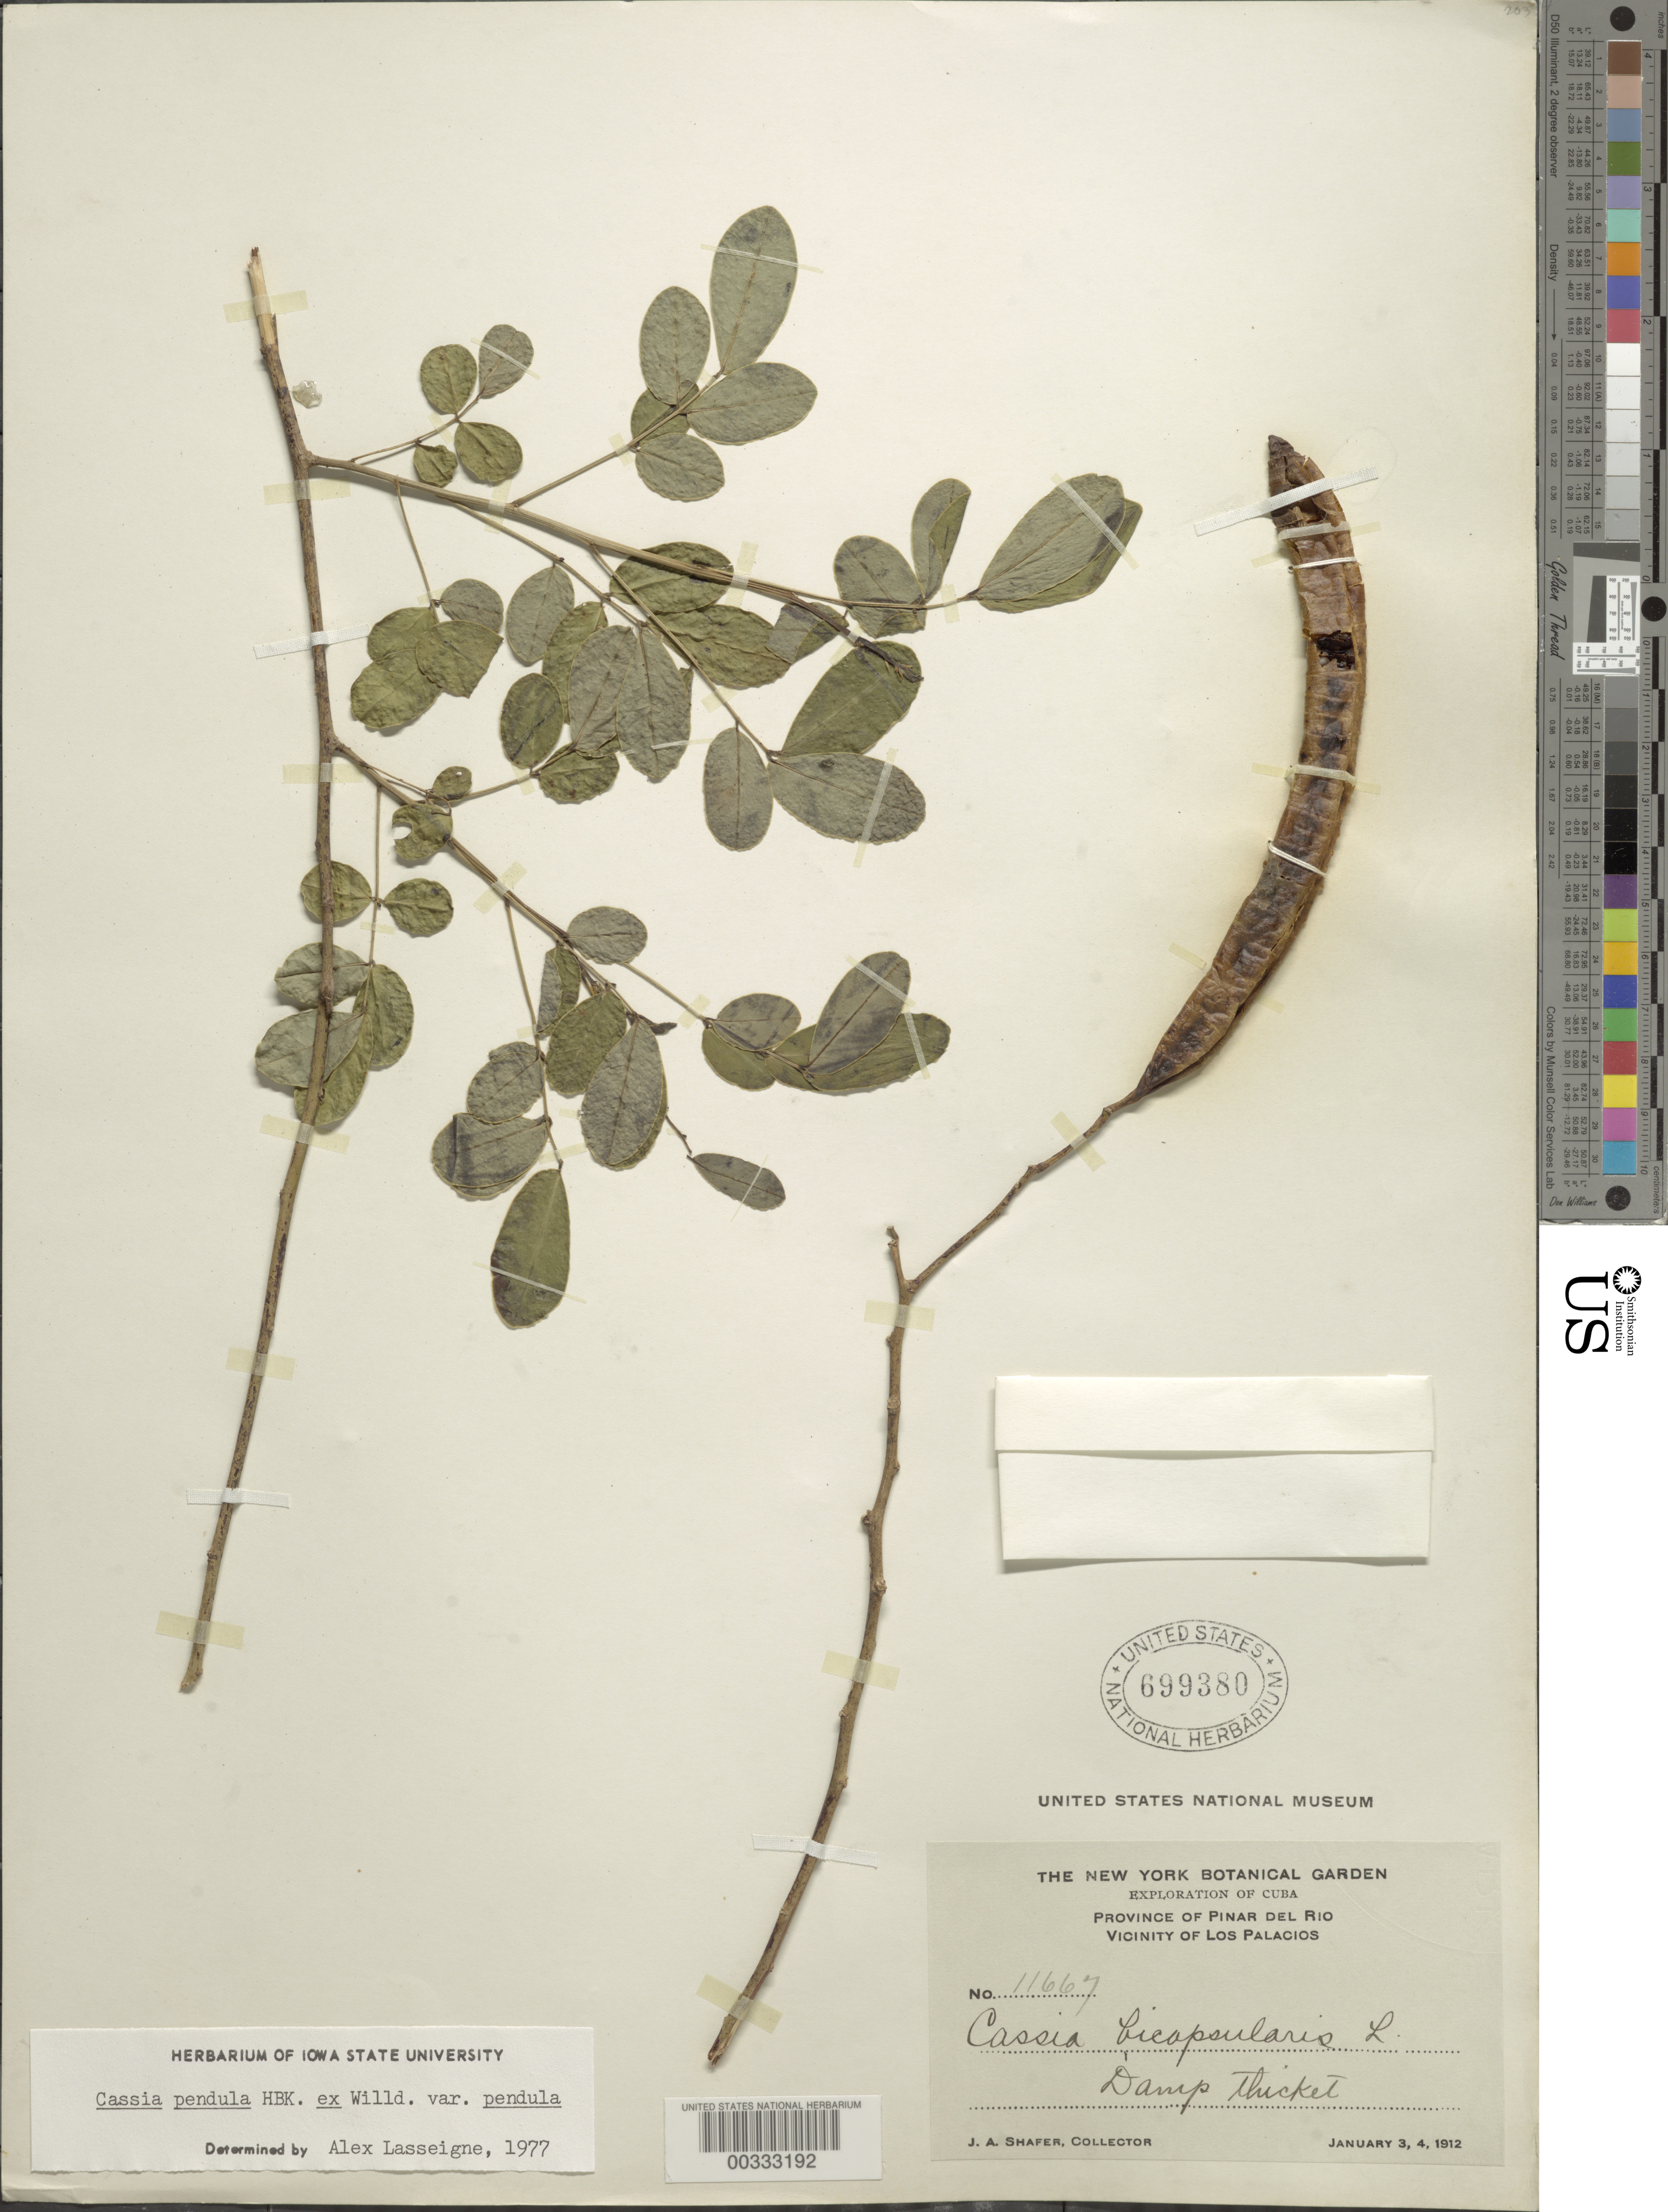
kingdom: Plantae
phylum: Tracheophyta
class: Magnoliopsida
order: Fabales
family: Fabaceae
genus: Senna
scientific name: Senna pendula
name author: (Humb. & Bonpl. ex Willd.) H.S. Irwin & Barneby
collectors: J. A. Shafer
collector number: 11667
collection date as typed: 03 Jan 1912 and 04 Jan 1912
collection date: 1912-01-03,1912-01-04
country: Cuba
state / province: Pinar del Río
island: Greater Antilles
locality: Vicinity of los palacios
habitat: Damp thicket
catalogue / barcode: US 699380